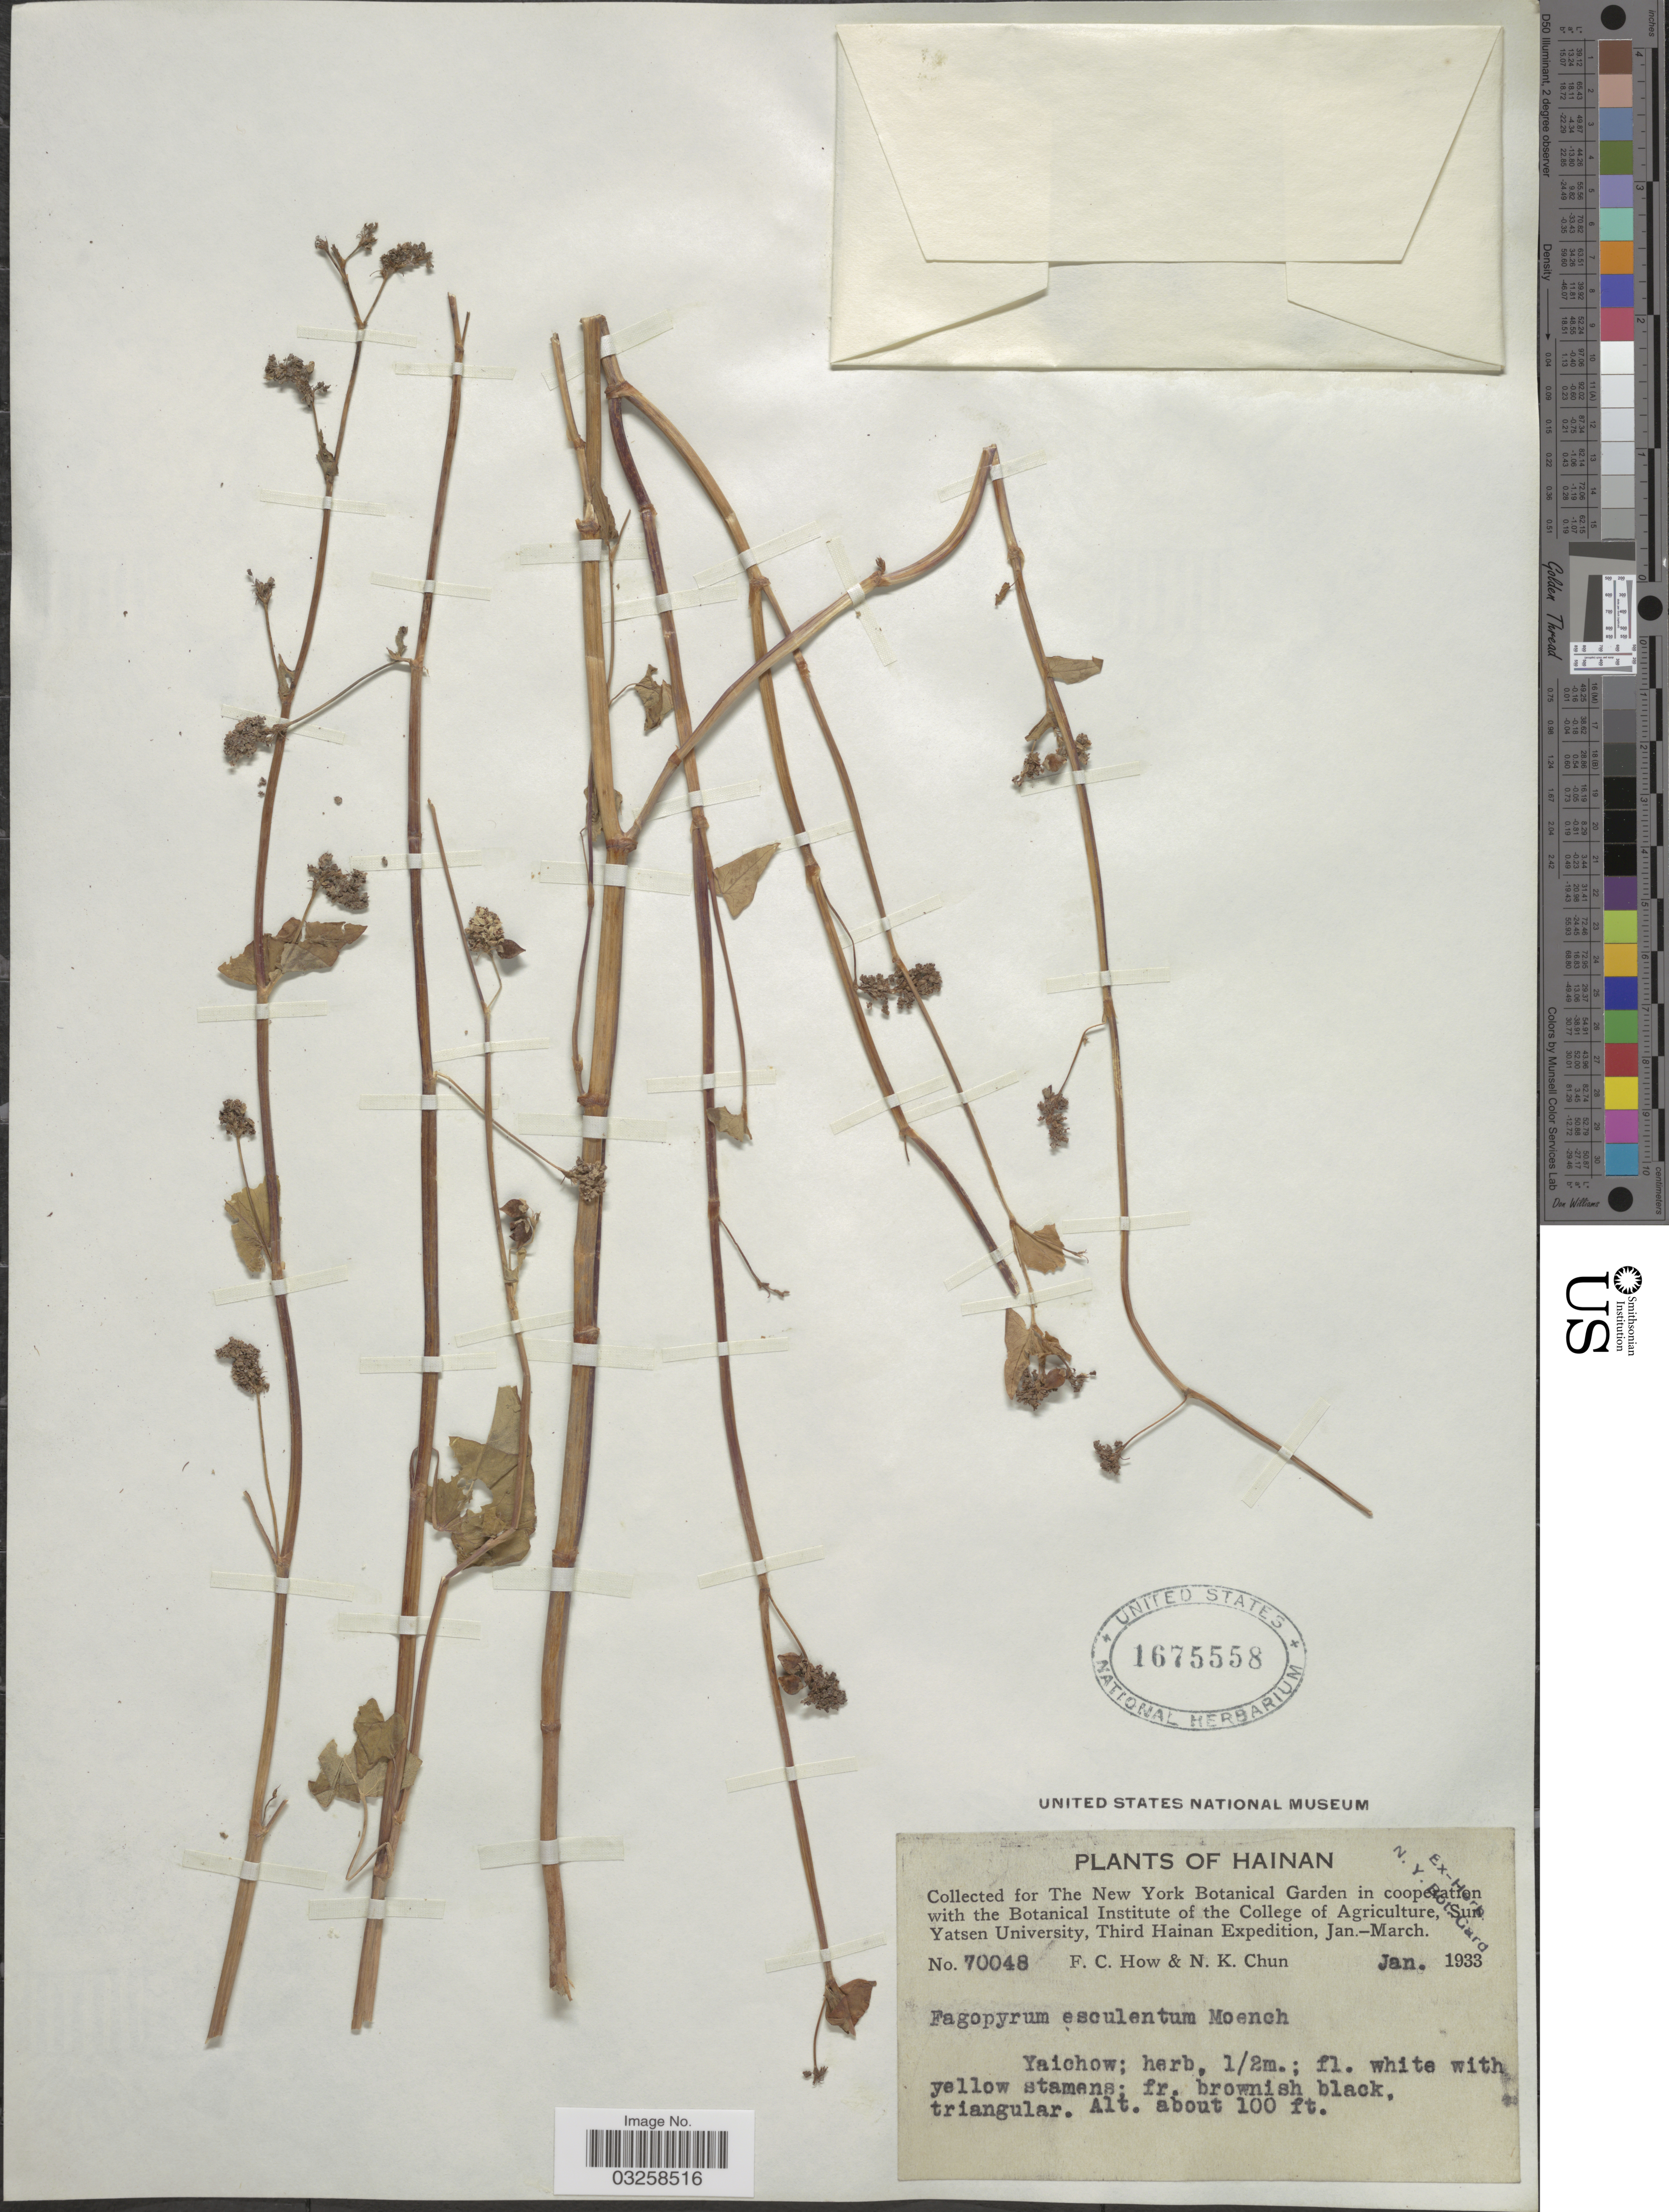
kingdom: Plantae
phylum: Tracheophyta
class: Magnoliopsida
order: Caryophyllales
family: Polygonaceae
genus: Polygonum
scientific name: Polygonum fagopyrum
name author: L.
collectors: F. C. How & N. K. Chun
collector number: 70048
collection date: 1933-01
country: China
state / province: Hainan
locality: Yaichow.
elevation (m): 30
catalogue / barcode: US 1675558